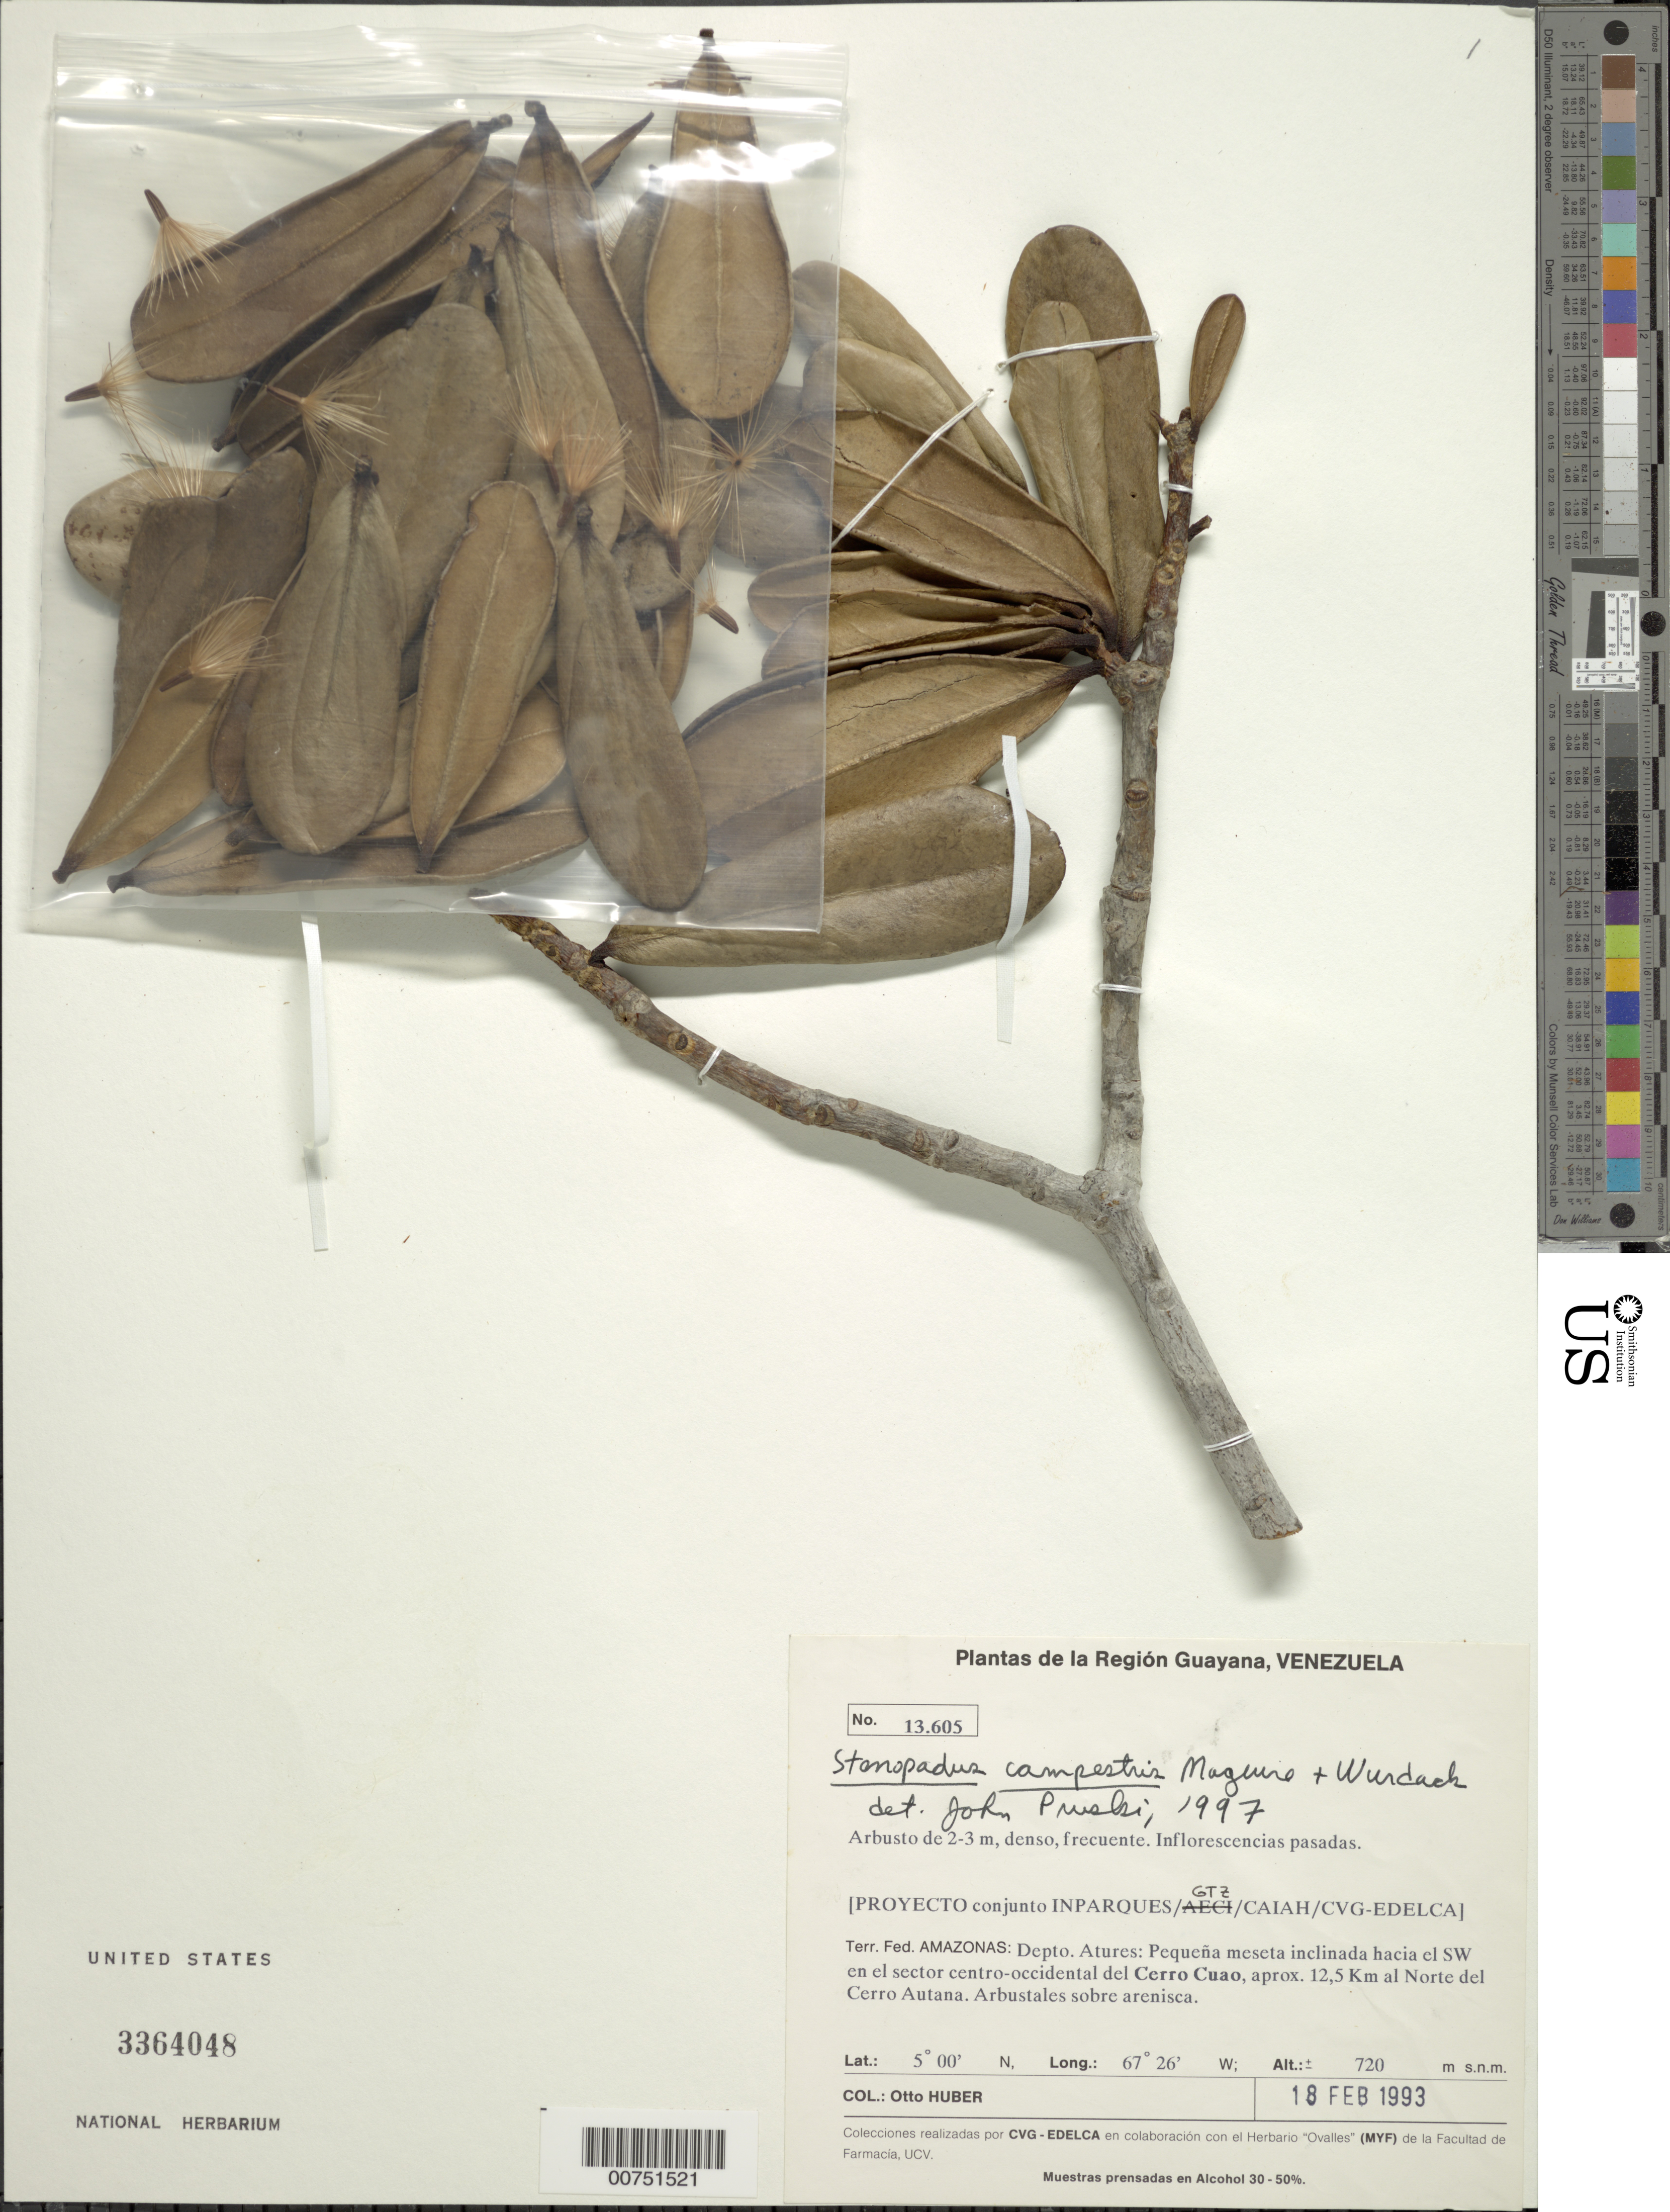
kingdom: Plantae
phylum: Tracheophyta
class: Magnoliopsida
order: Asterales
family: Asteraceae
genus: Stenopadus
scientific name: Stenopadus campestris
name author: Maguire & Wurdack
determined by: Pruski, J. F.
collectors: O. Huber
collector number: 13605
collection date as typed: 18-Feb-93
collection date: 1993-02-18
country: Venezuela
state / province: Amazonas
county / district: Atures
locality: Cerro Cuao, sector centro-occidental, approx. 12.5 km al N del Cerro Autana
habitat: Pequeña meseta inclinada hacia el SW. Arbustales sobre arenisca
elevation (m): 720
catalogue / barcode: US 3364048